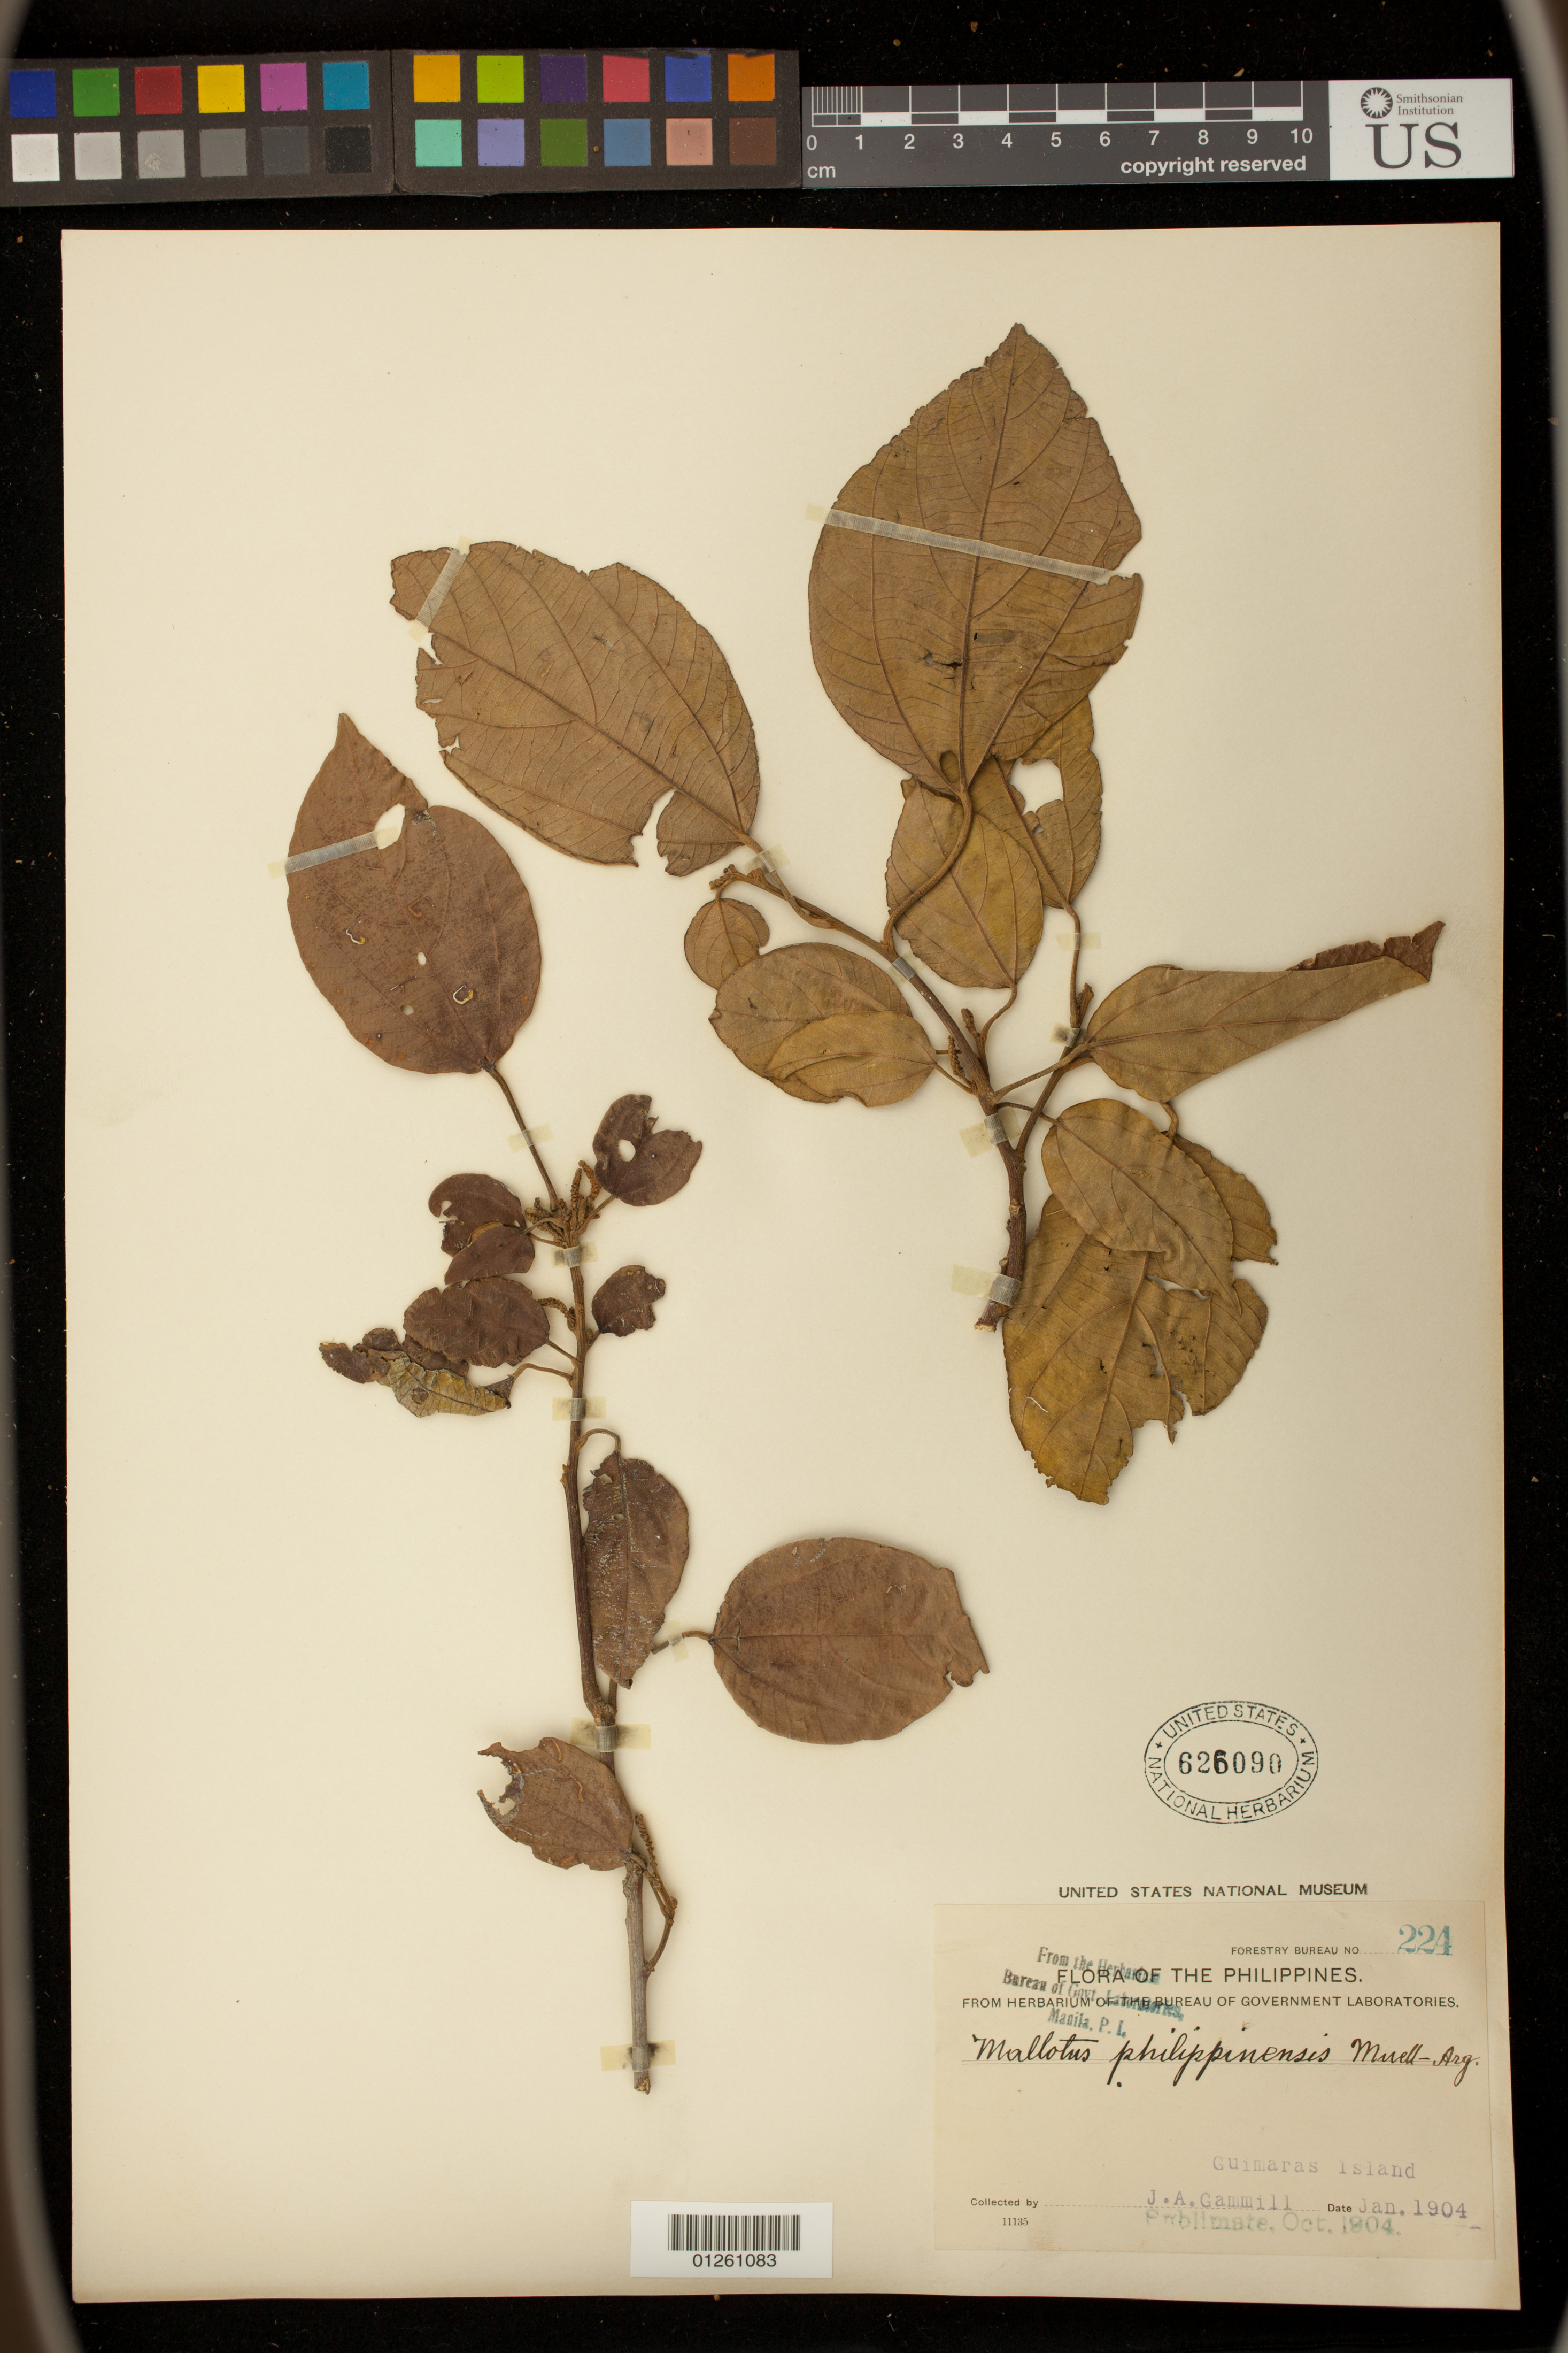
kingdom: Plantae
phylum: Tracheophyta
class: Magnoliopsida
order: Malpighiales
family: Euphorbiaceae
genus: Mallotus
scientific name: Mallotus philippensis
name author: (Lam.) Müll. Arg.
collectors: J. Gammill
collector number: For. Bur. 224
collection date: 1904-01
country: Philippines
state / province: Western Visayas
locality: Guimaras Island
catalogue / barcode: US 626090